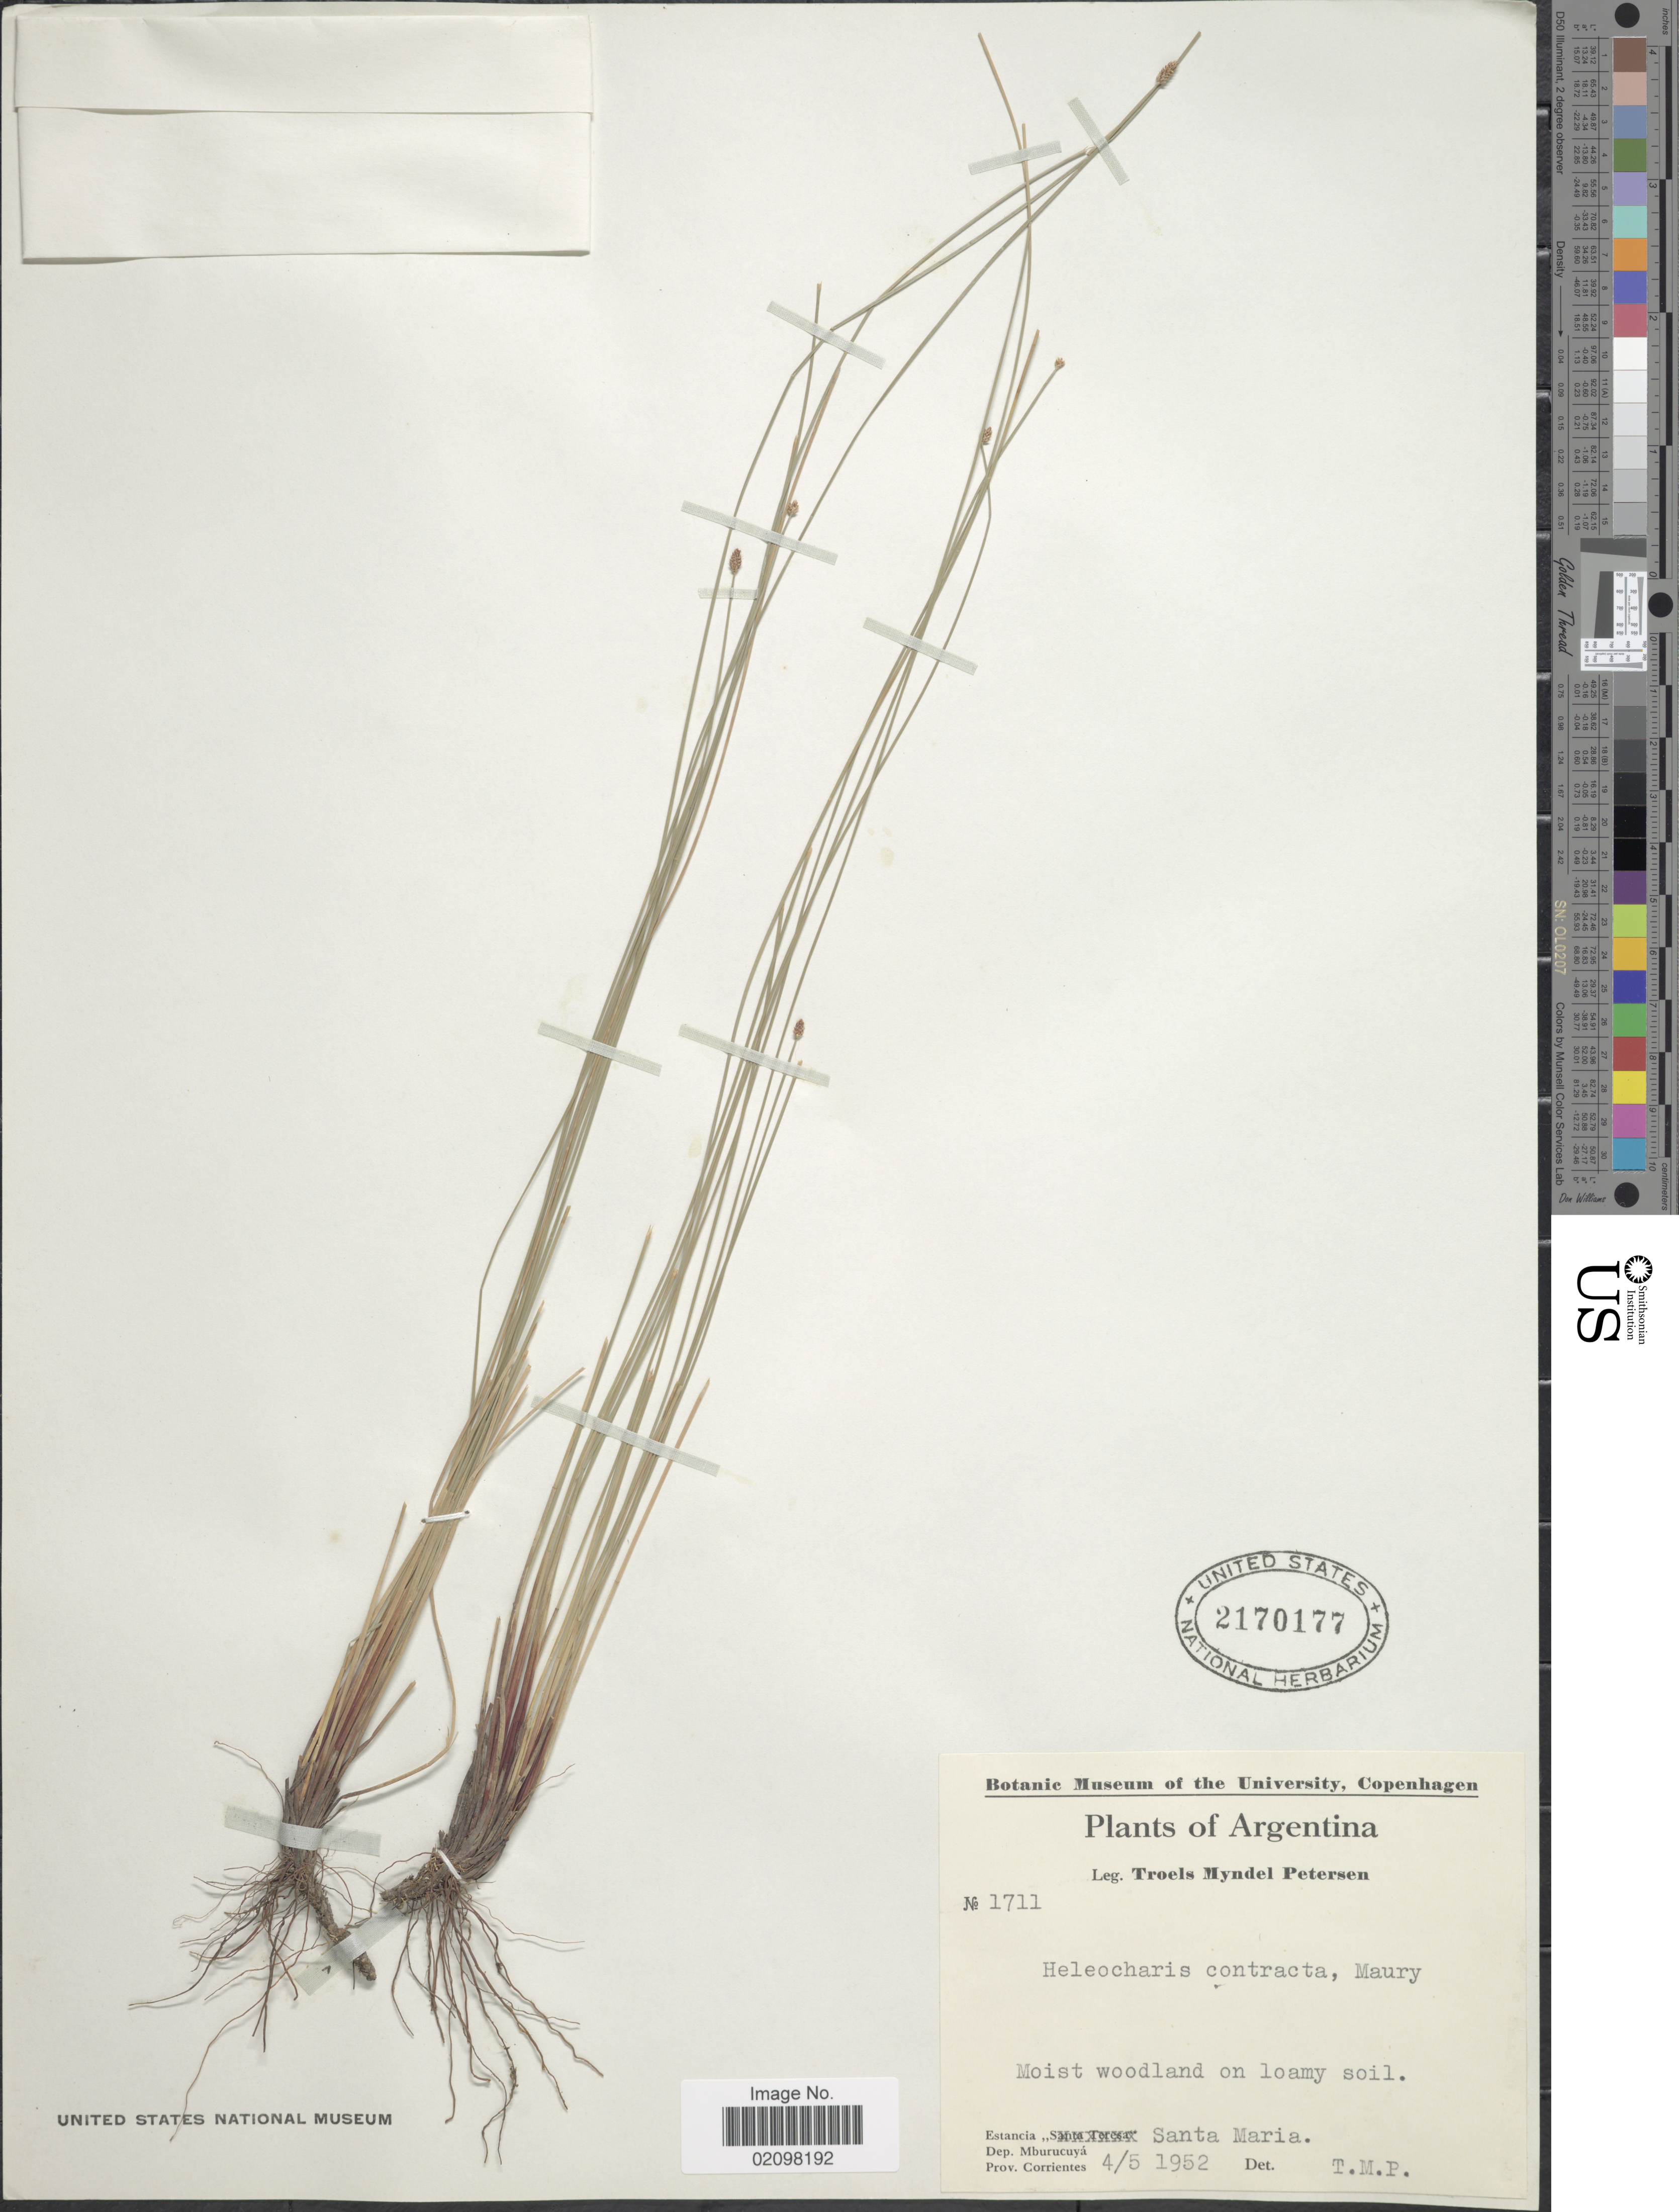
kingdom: Plantae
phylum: Tracheophyta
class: Liliopsida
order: Poales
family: Cyperaceae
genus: Eleocharis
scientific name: Eleocharis contracta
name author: Maury ex Micheli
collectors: T. M. Petersen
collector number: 1711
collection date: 1952-05-04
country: Argentina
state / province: Corrientes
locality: Estancia Santa Maria. Dep. Mburucuyá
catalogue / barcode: US 2170177